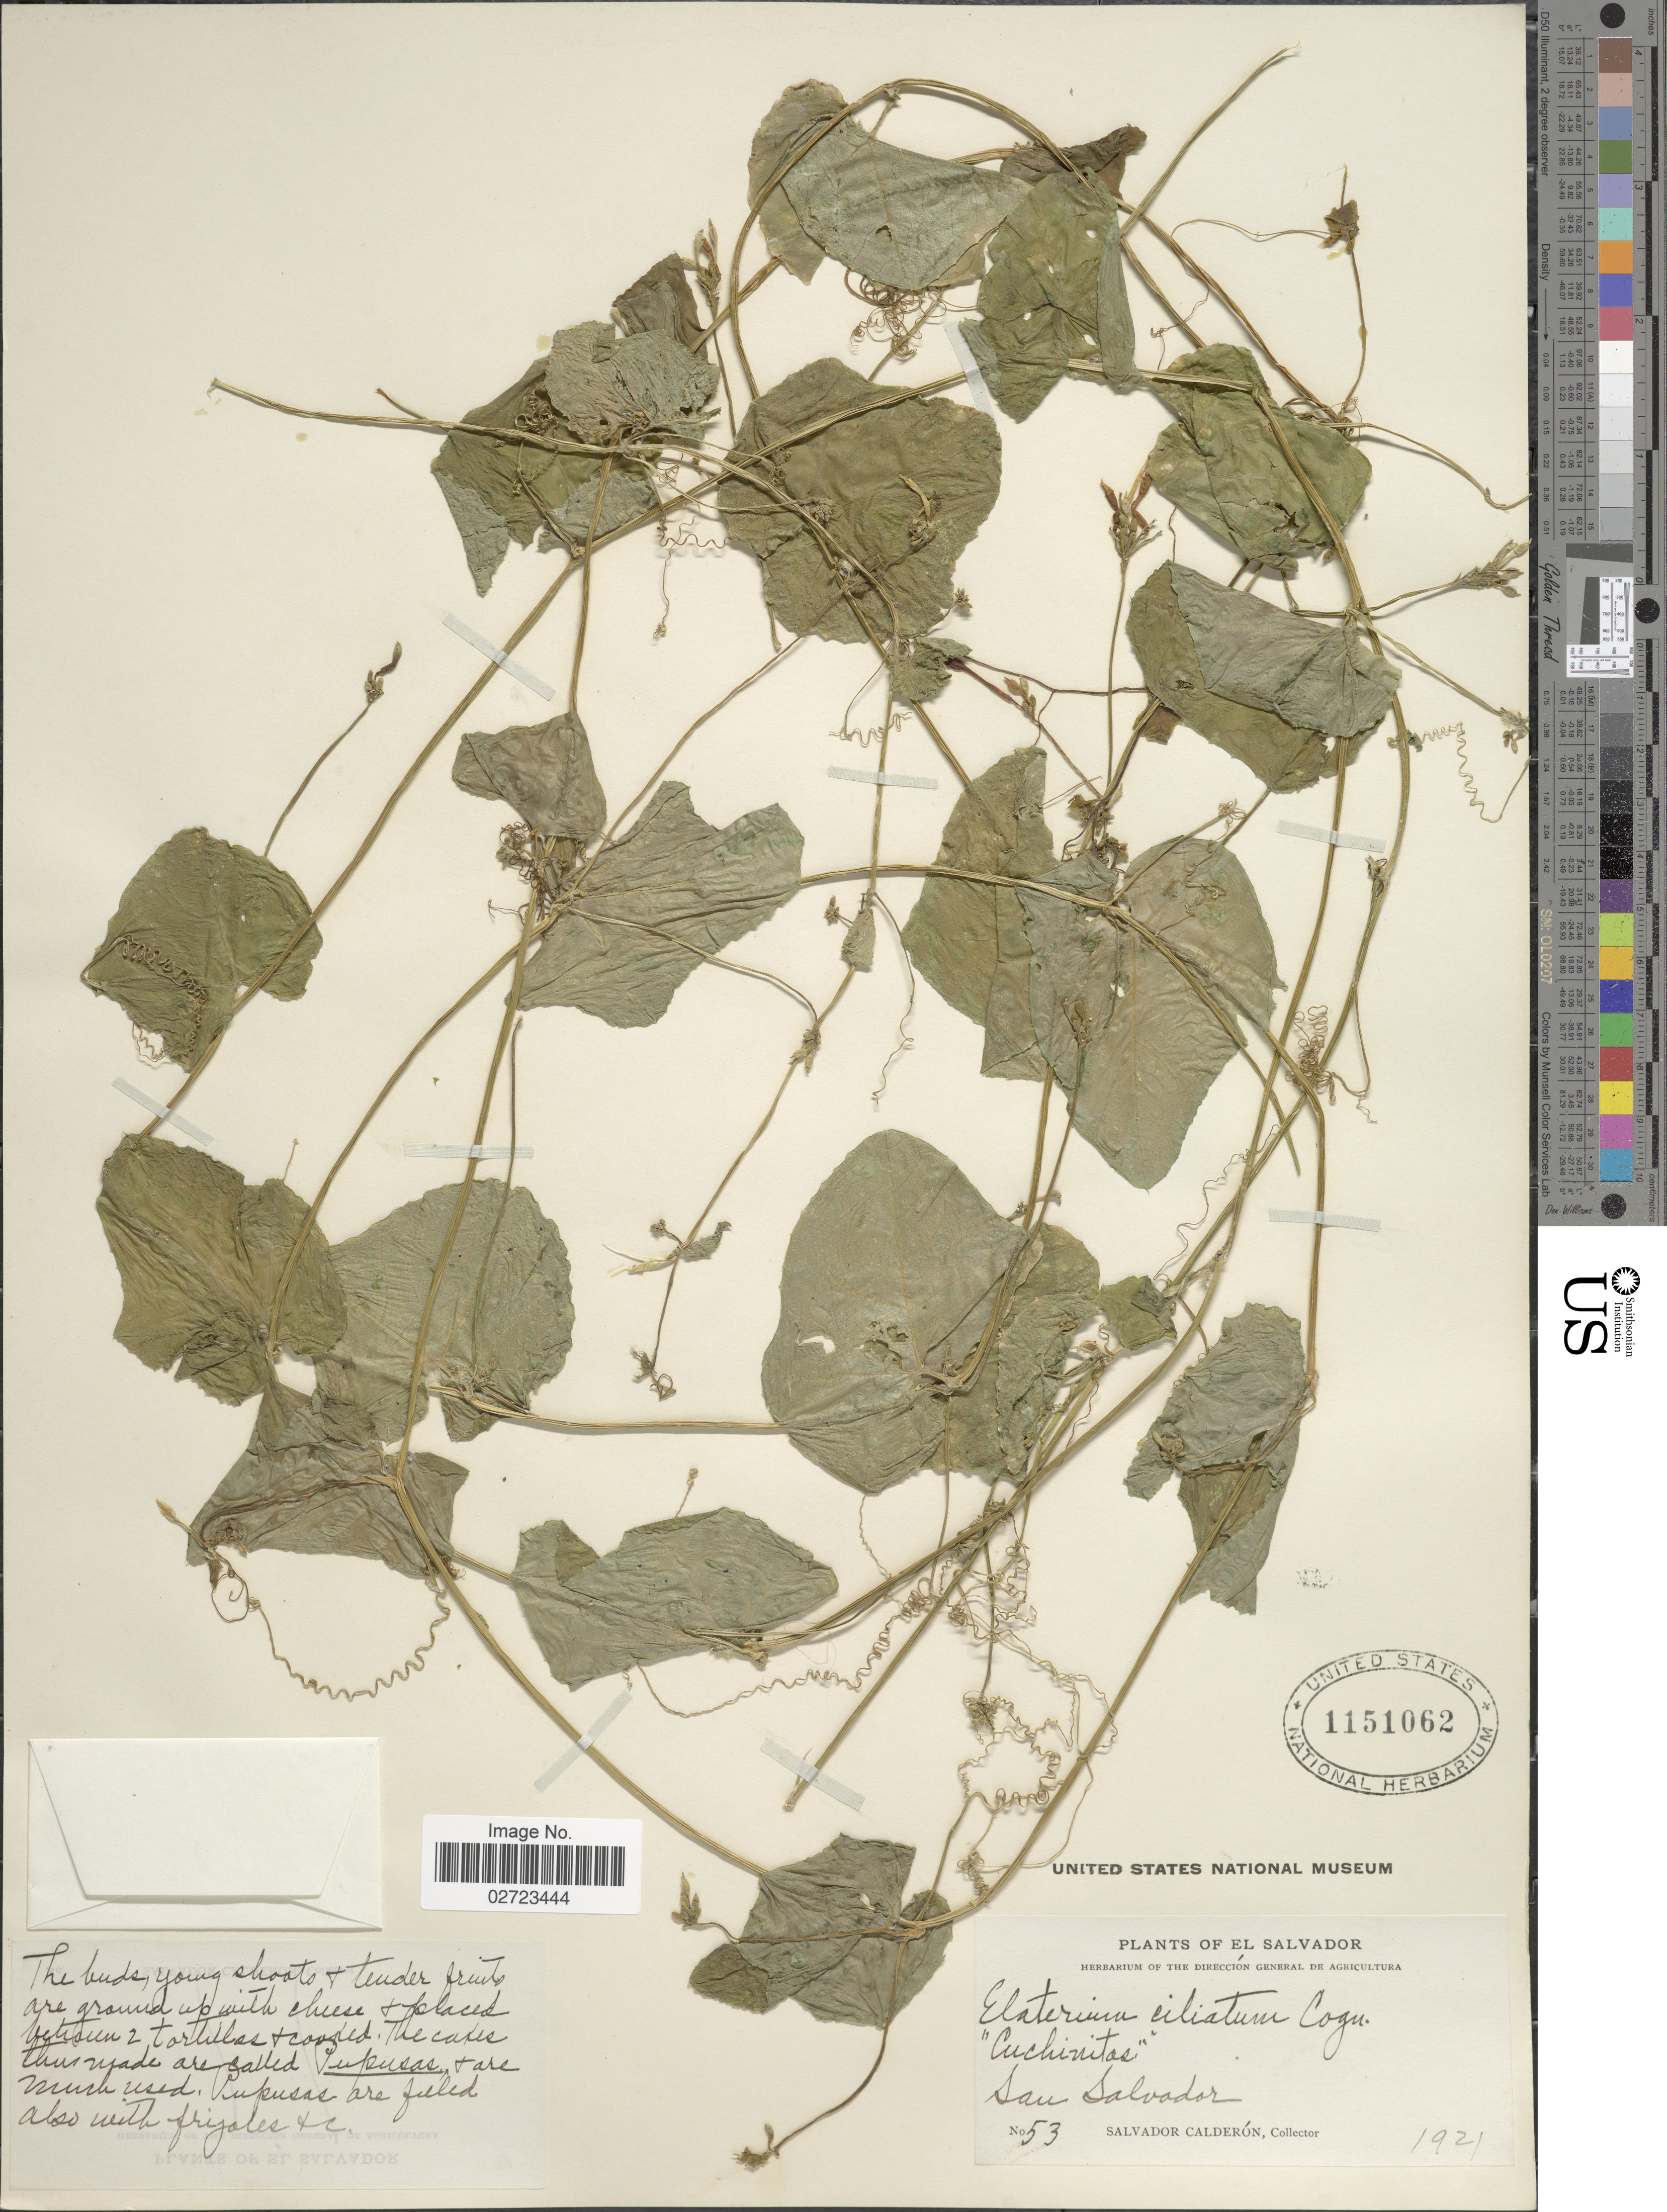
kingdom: Plantae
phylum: Tracheophyta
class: Magnoliopsida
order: Cucurbitales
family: Cucurbitaceae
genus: Cyclanthera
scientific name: Cyclanthera carthagenensis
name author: (Jacq.) H. Schaef. & S.S. Renner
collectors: S. Calderón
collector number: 53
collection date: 1921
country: El Salvador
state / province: San Salvador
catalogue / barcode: US 1151062